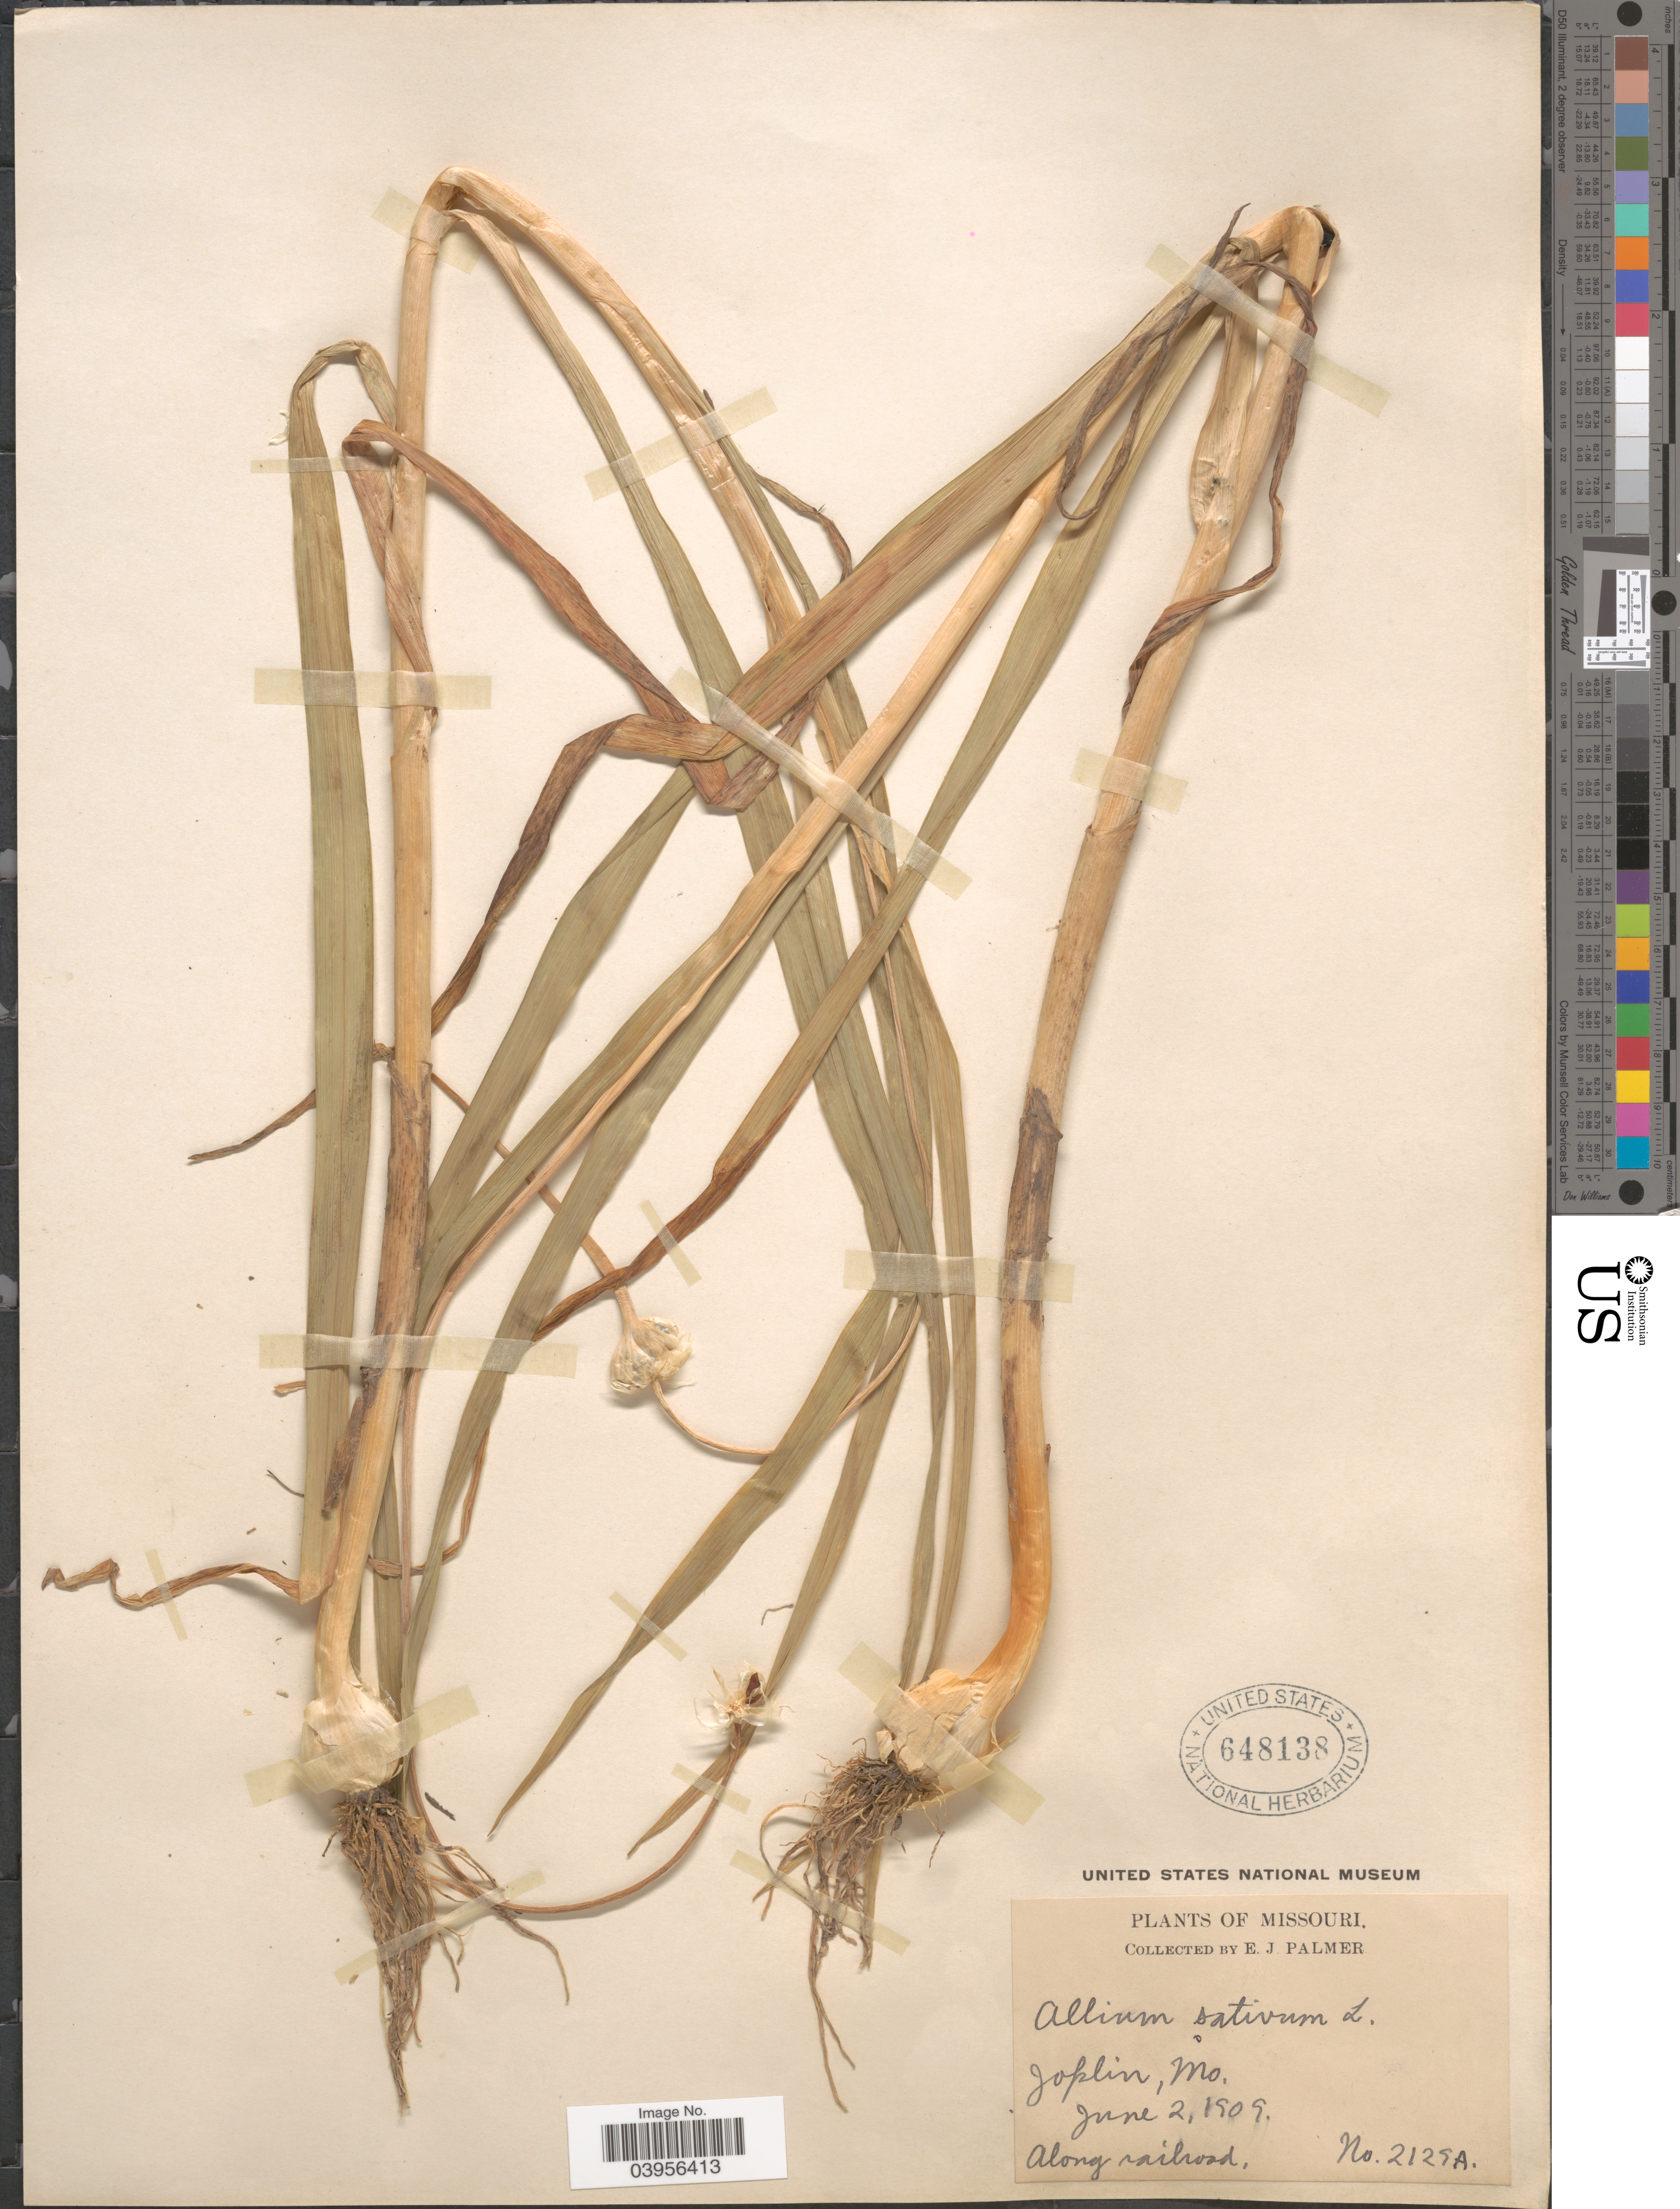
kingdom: Plantae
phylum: Tracheophyta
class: Liliopsida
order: Asparagales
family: Amaryllidaceae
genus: Allium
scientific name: Allium sativum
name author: L.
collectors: E. J. Palmer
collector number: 2129A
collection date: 1909-06-02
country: United States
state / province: Missouri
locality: Joplin.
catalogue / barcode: US 648138